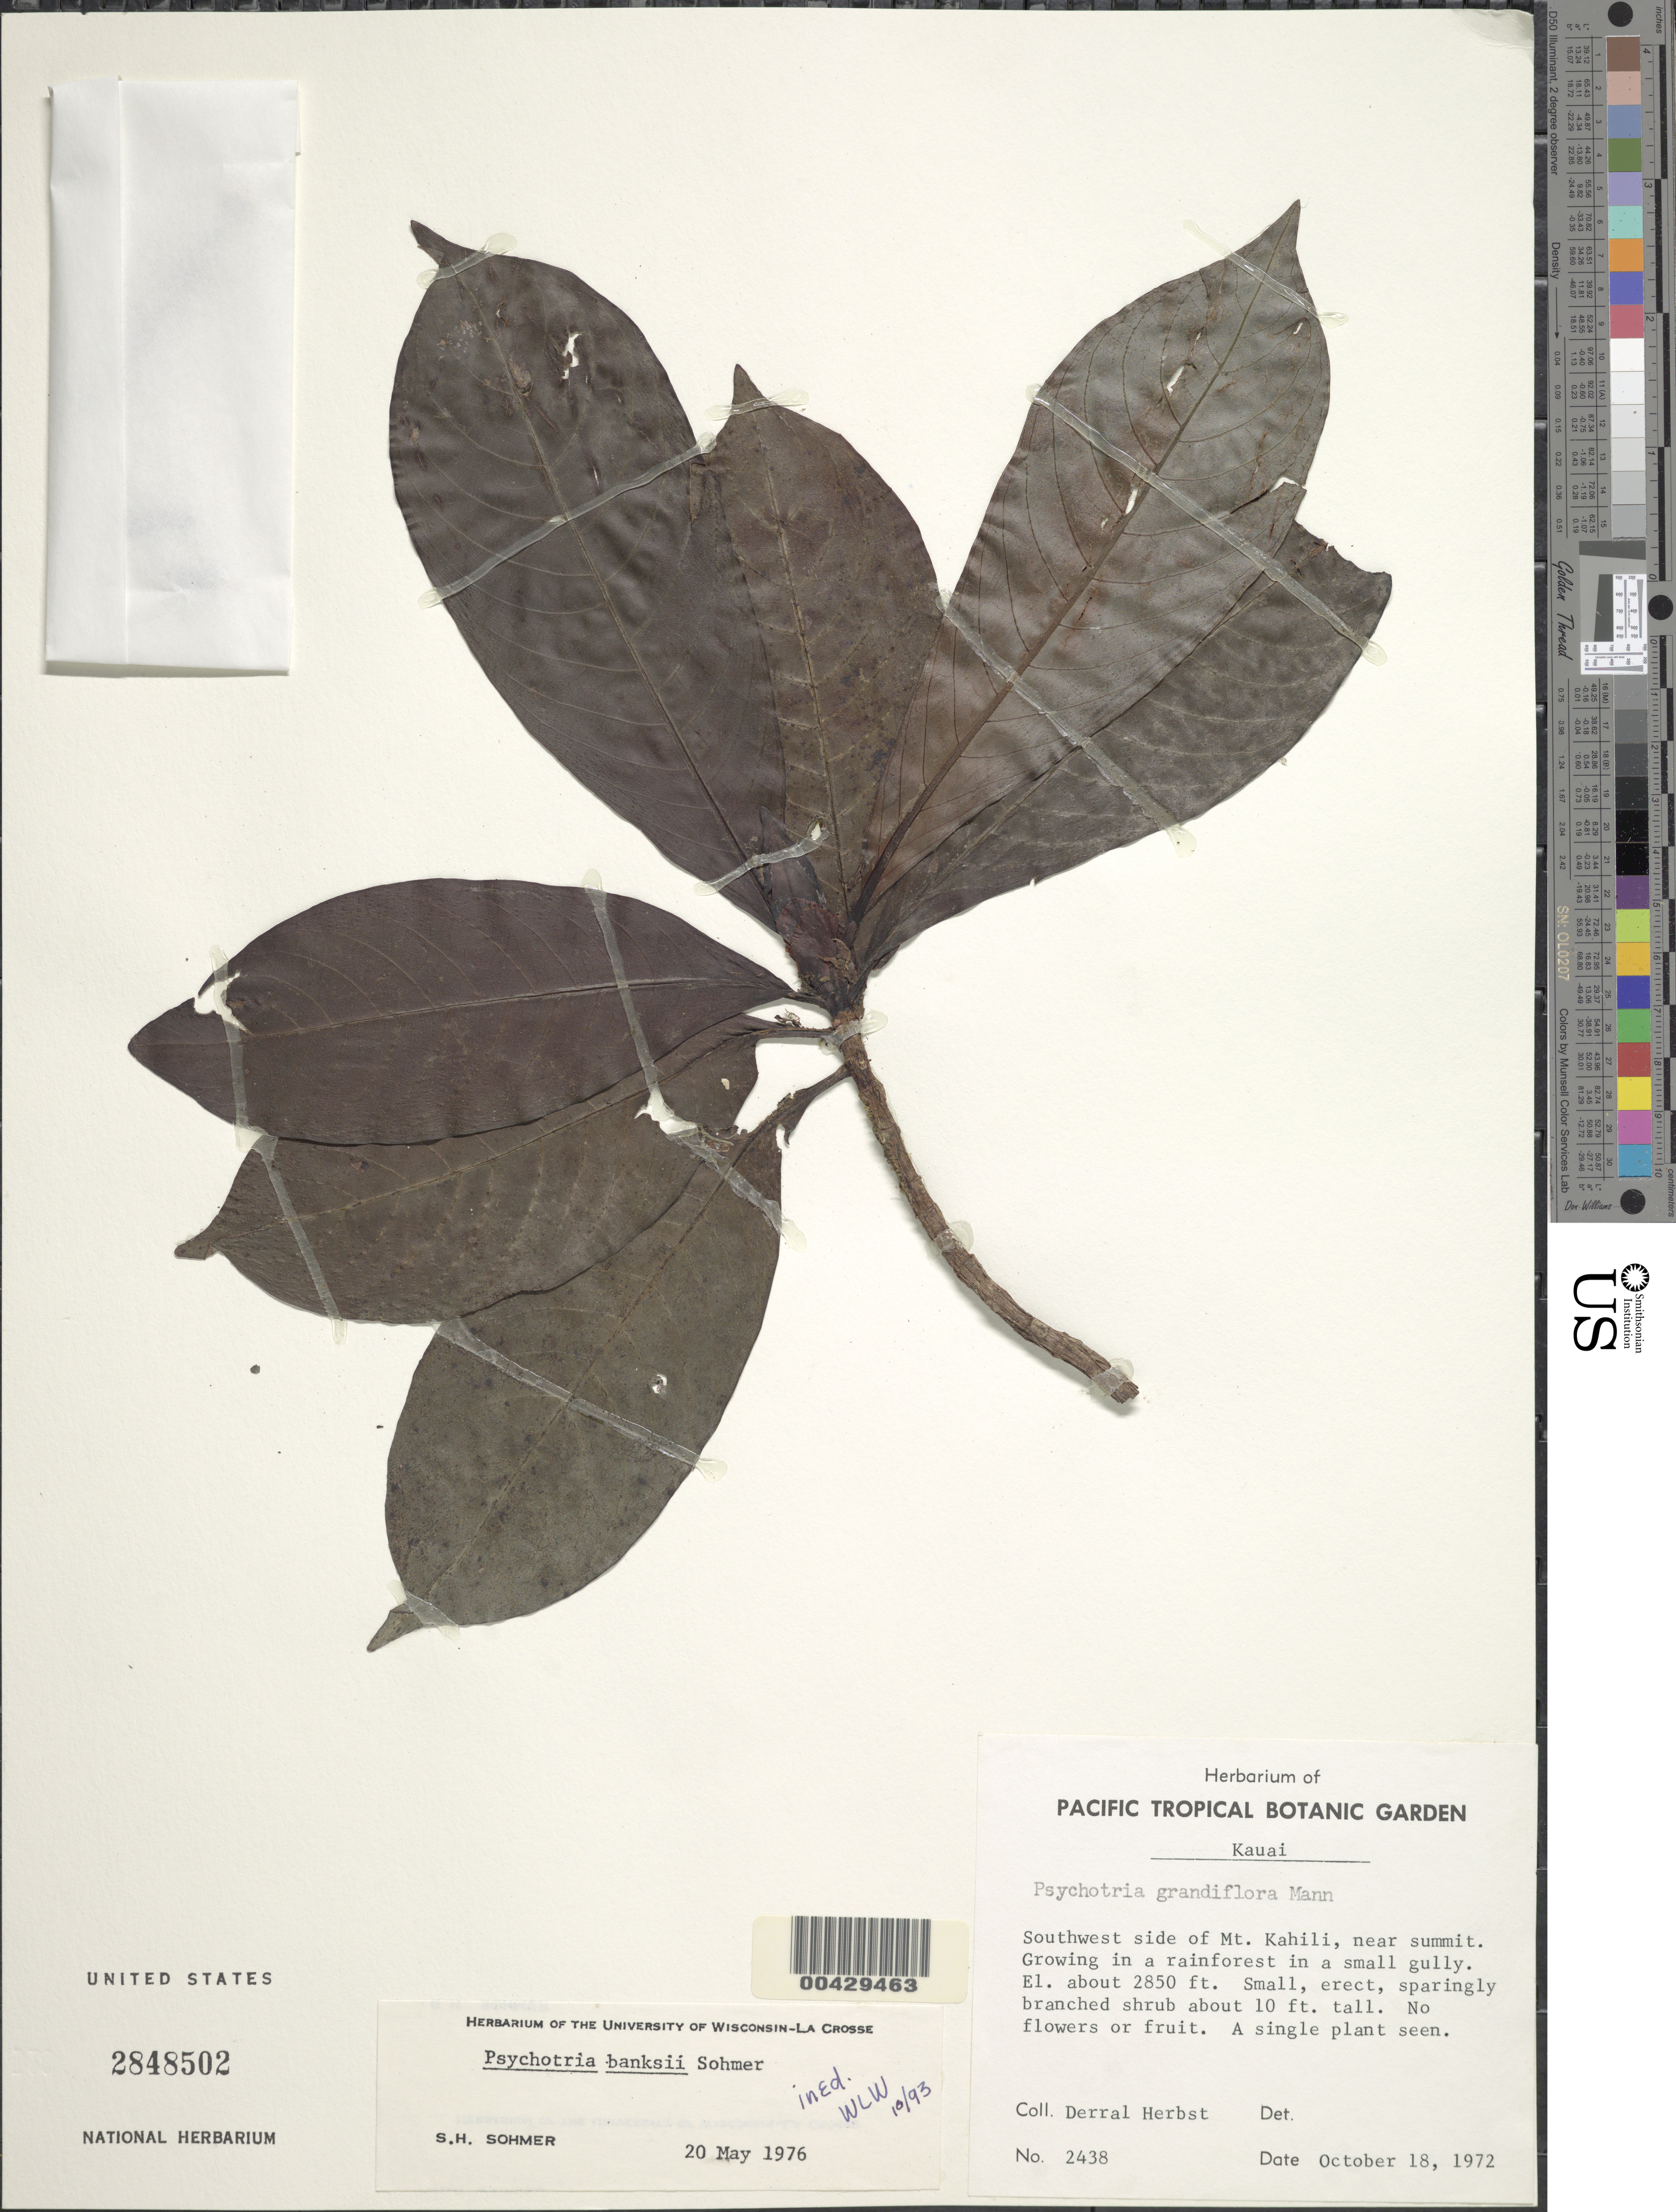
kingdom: Plantae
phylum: Tracheophyta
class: Magnoliopsida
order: Gentianales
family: Rubiaceae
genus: Psychotria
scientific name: Psychotria grandiflora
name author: H. Mann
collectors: D. R. Herbst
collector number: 2438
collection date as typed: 18 Oct 1972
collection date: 1972-10-18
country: United States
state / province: Hawaii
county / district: Kauai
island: Kaua'i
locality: Southwest side of Mount Kahili, near summit.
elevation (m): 869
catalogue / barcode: US 2848502